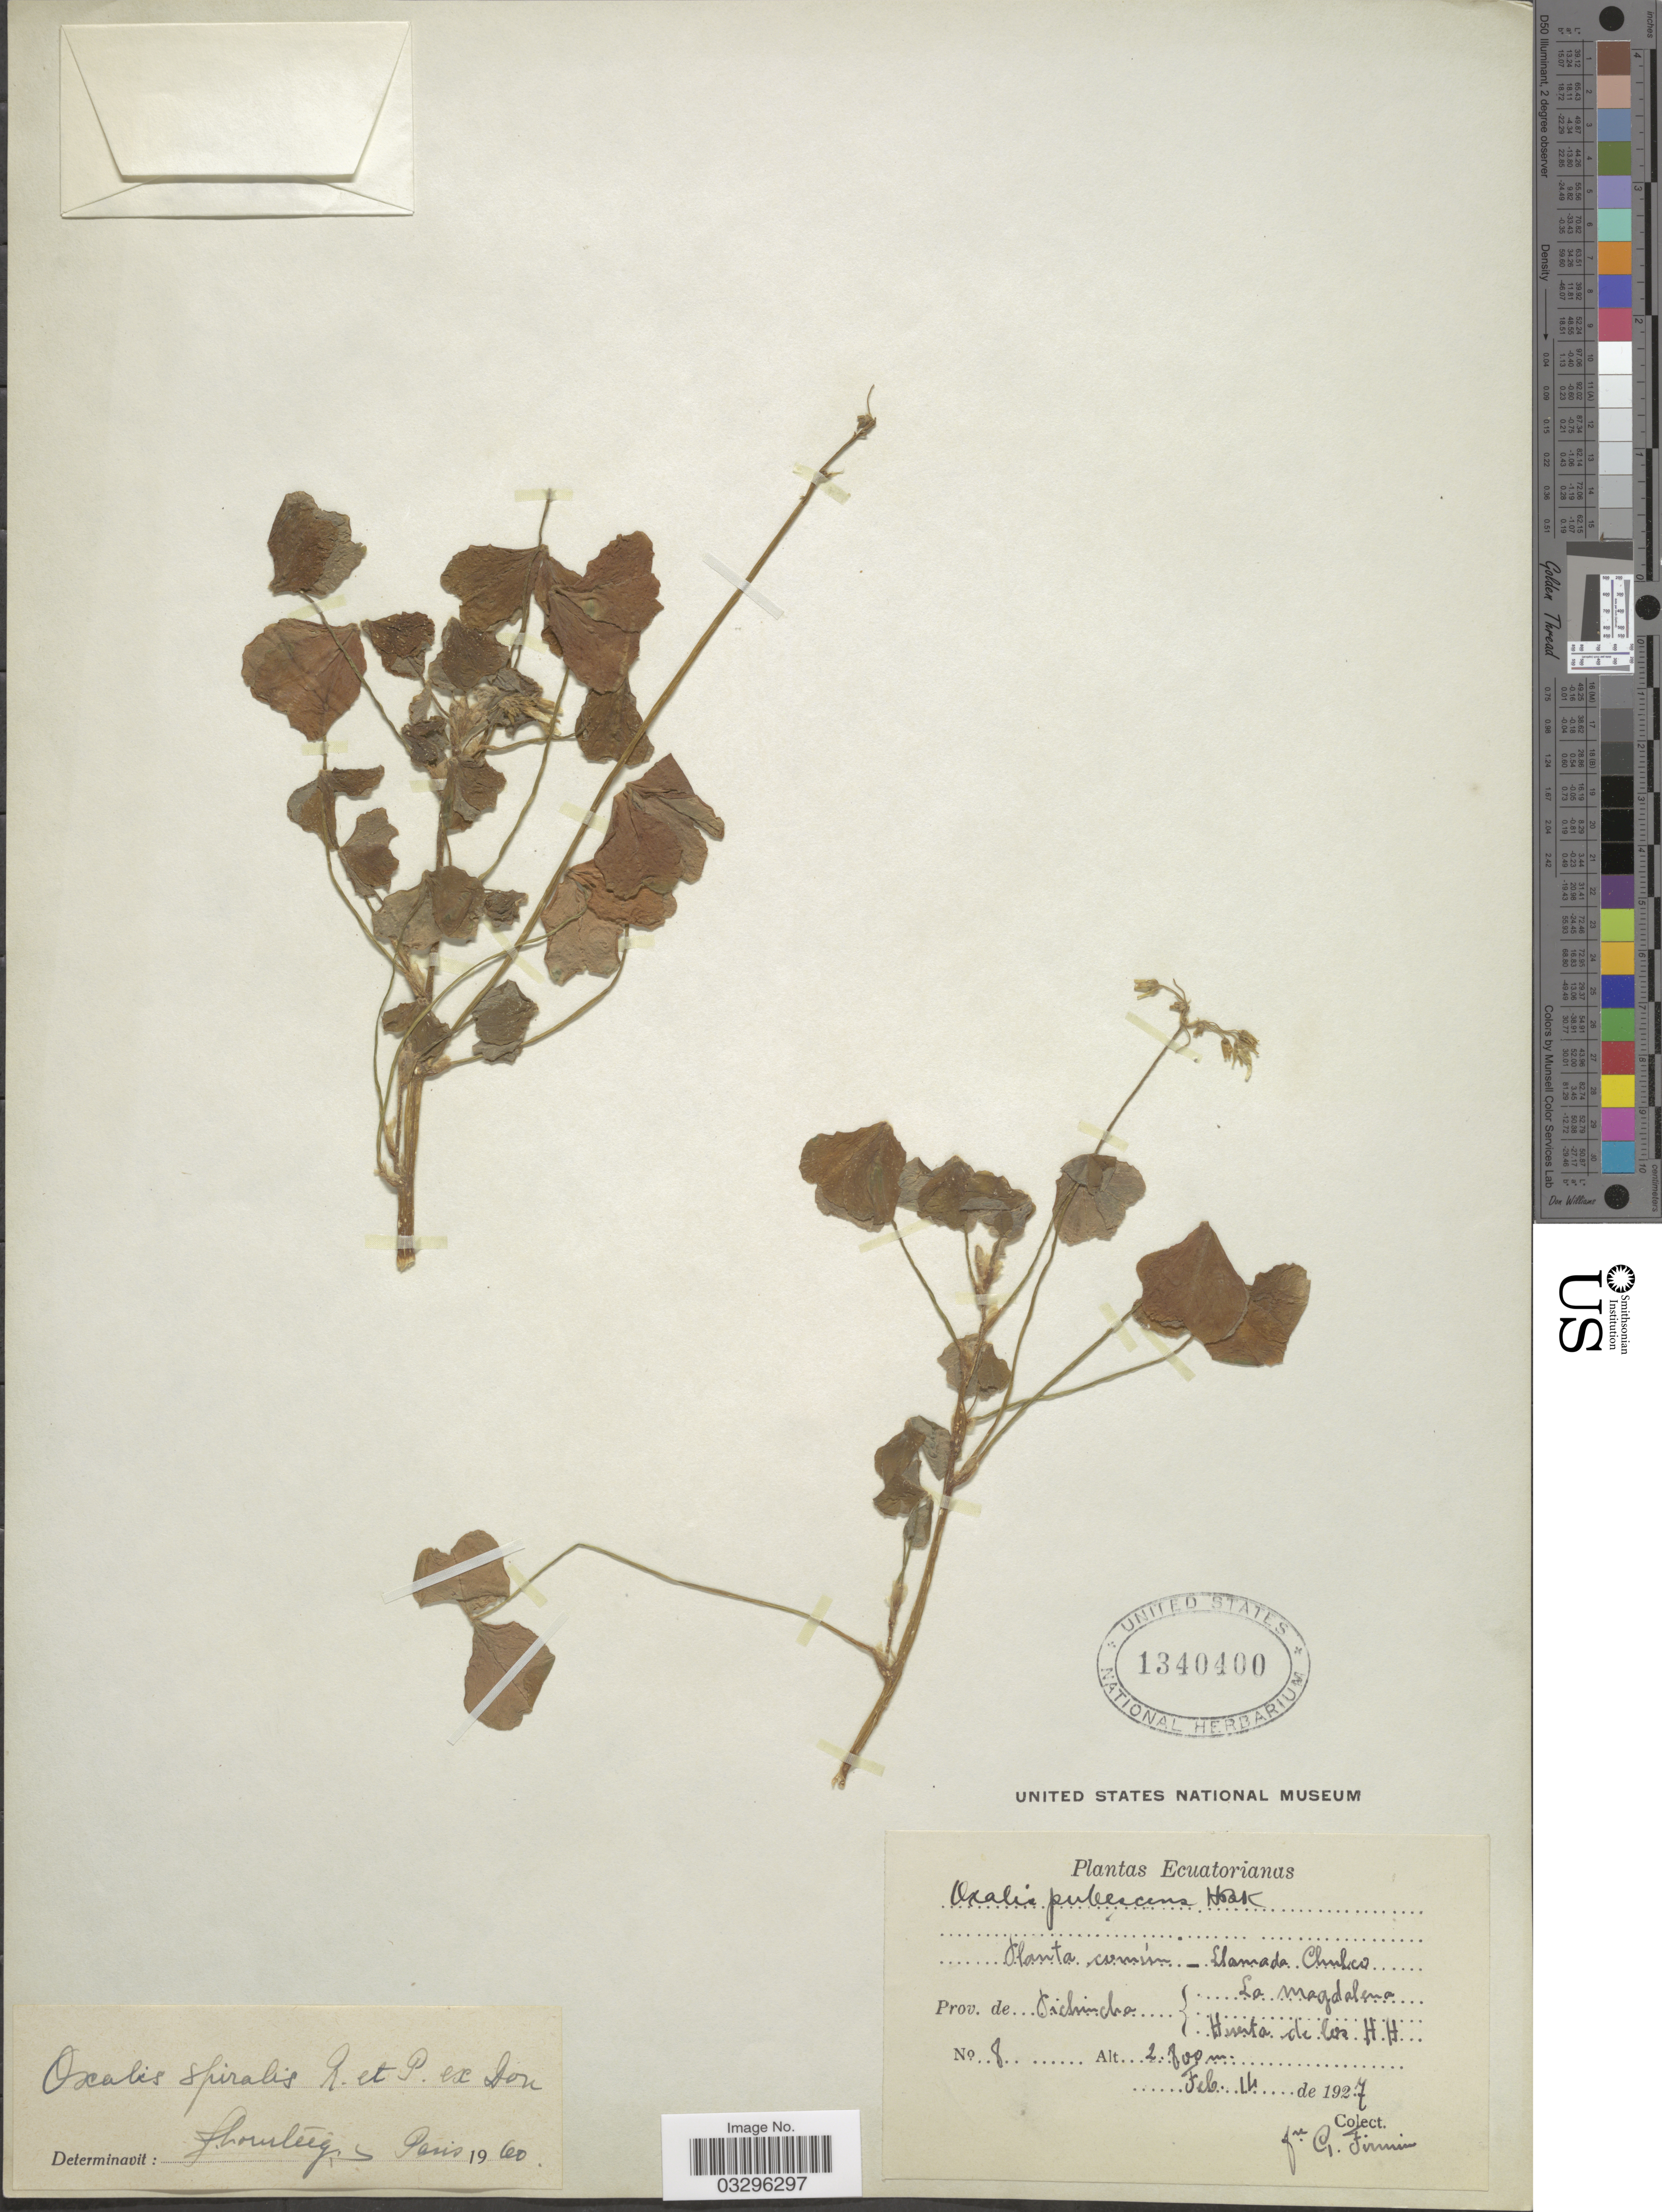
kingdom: Plantae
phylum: Tracheophyta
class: Magnoliopsida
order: Oxalidales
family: Oxalidaceae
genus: Oxalis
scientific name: Oxalis spiralis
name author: Ruiz & Pav. ex G. Don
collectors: F. Firmin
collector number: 8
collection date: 1927-02-14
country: Ecuador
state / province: Pichincha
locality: La Magdalena, Huerta de los H.H.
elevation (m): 2800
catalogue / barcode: US 1340400